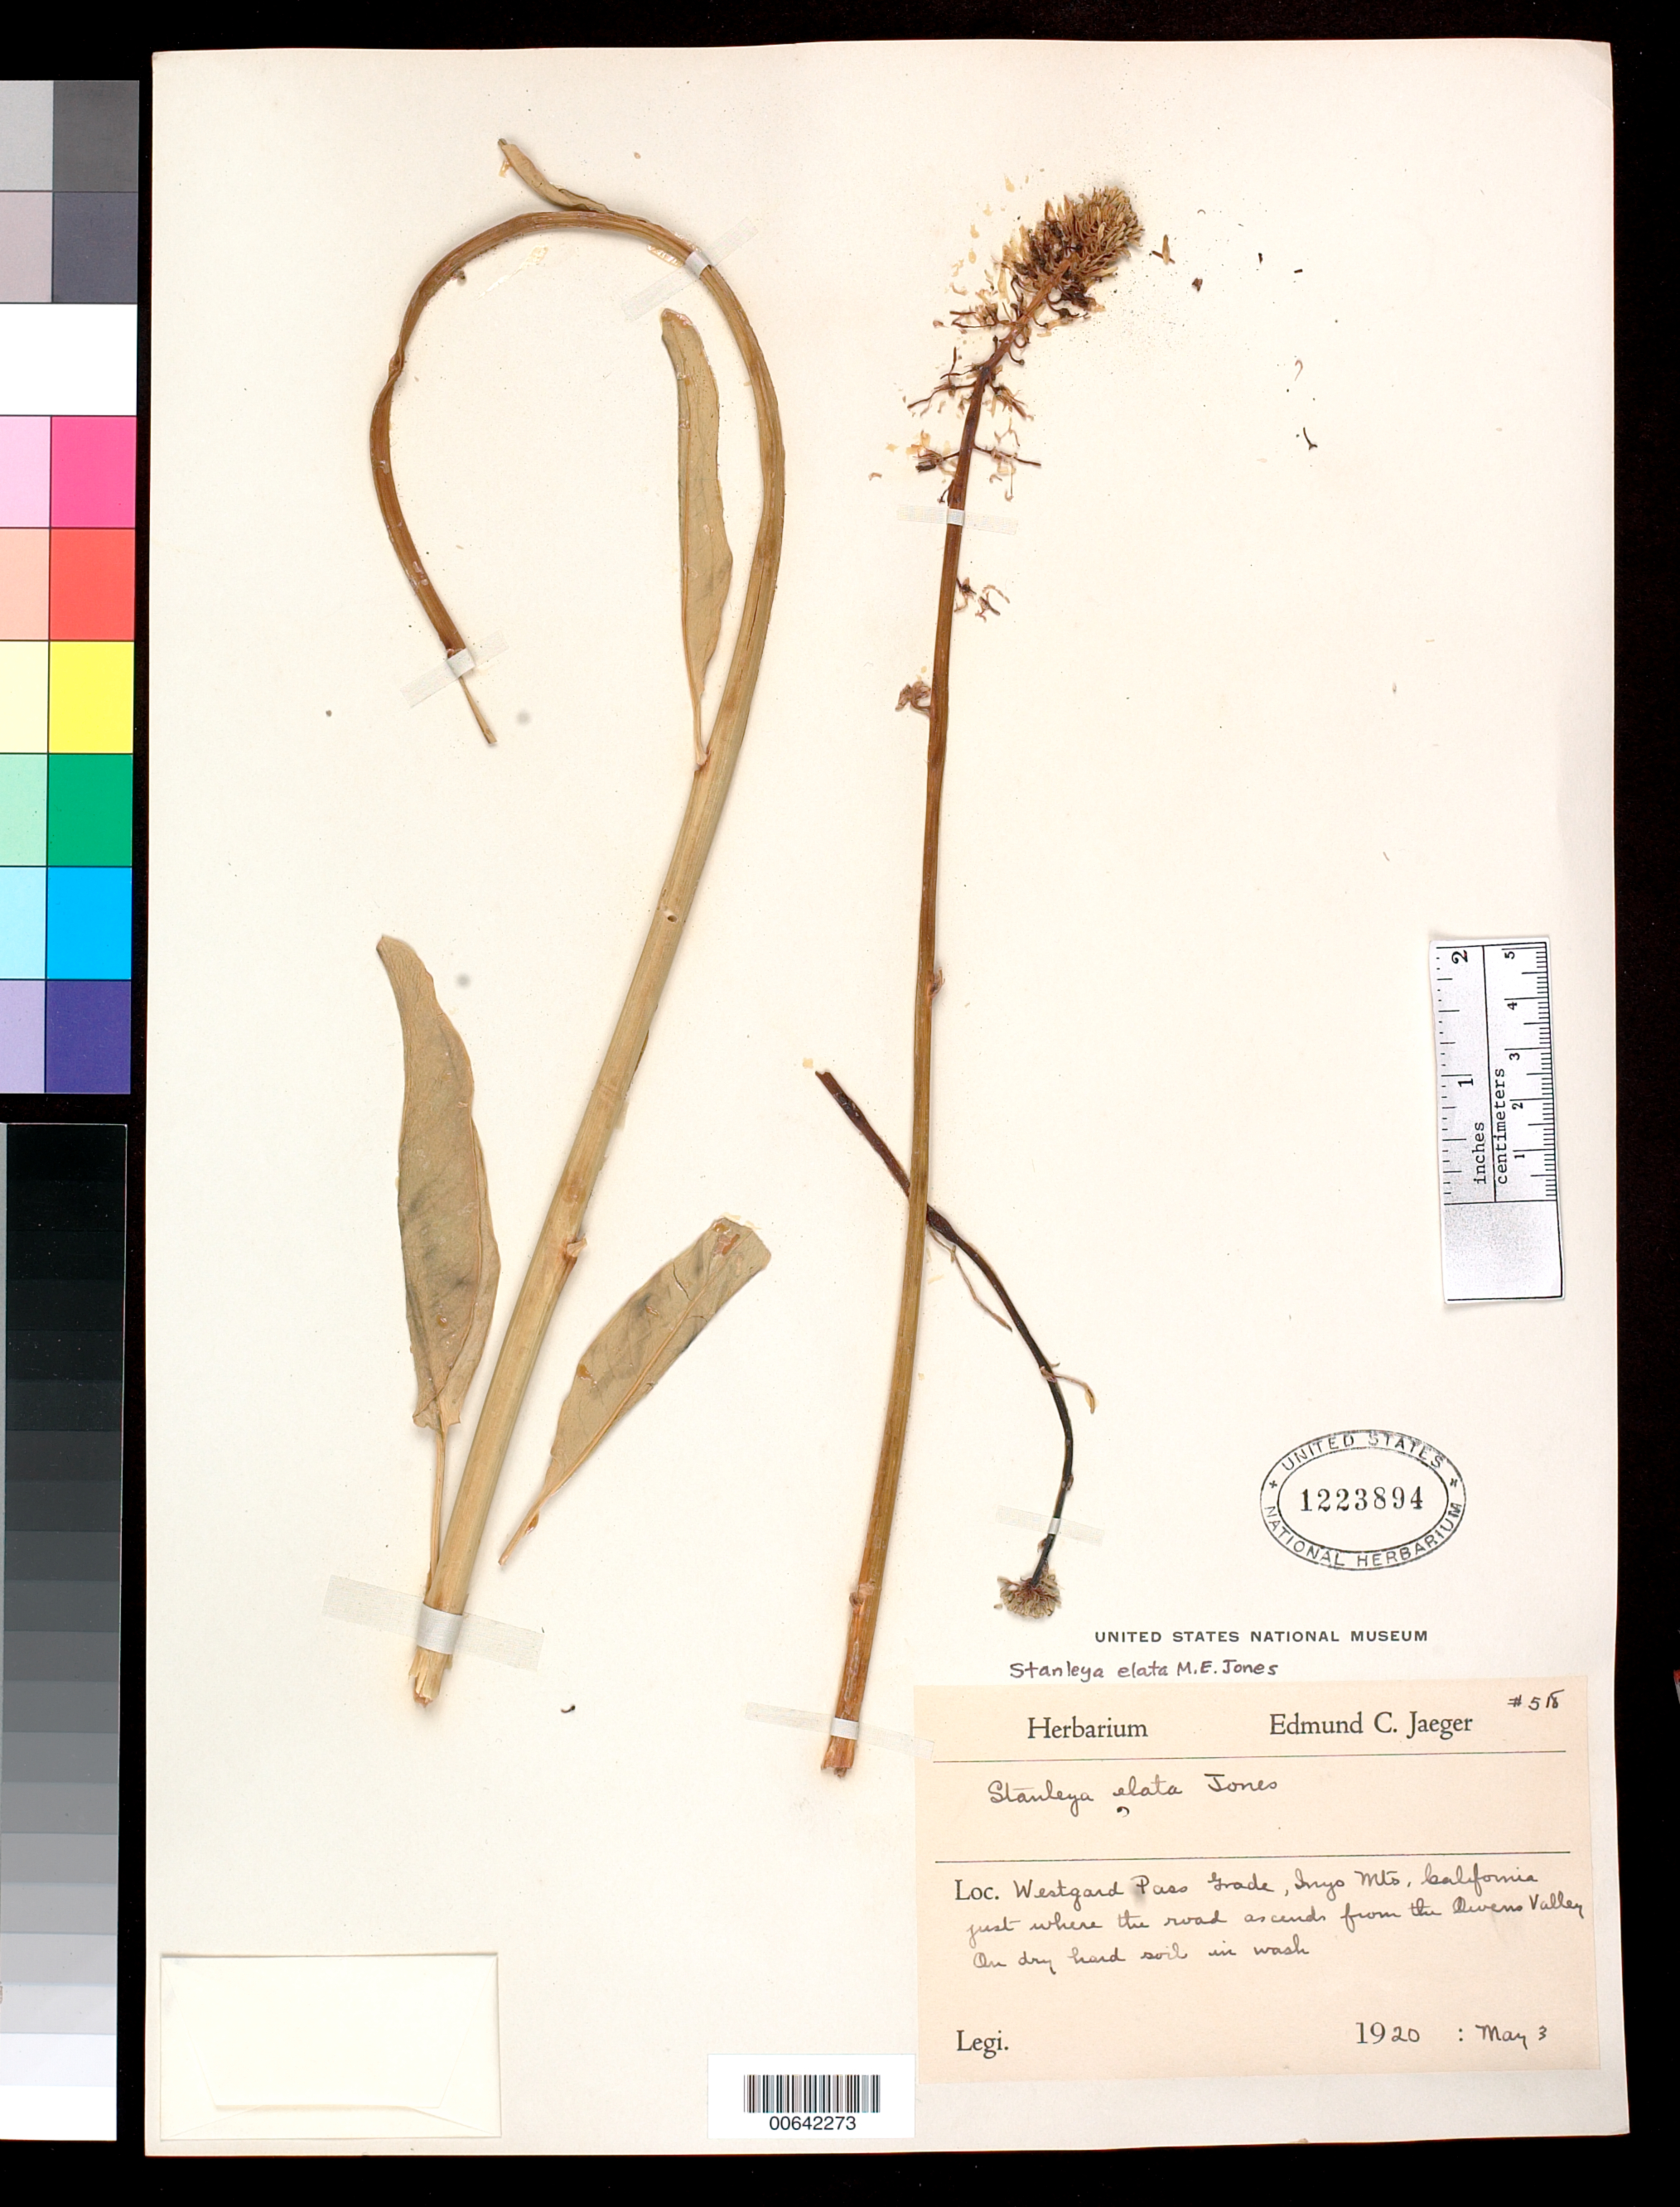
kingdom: Plantae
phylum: Tracheophyta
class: Magnoliopsida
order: Brassicales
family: Brassicaceae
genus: Stanleya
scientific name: Stanleya elata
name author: M.E. Jones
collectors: E. Jaeger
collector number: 518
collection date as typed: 03 May 1920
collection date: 1920-05-03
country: United States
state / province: California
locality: Westgard Pass Grade, Inyo Mts., just where the road ascends from the Owens Valley.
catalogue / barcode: US 1223894